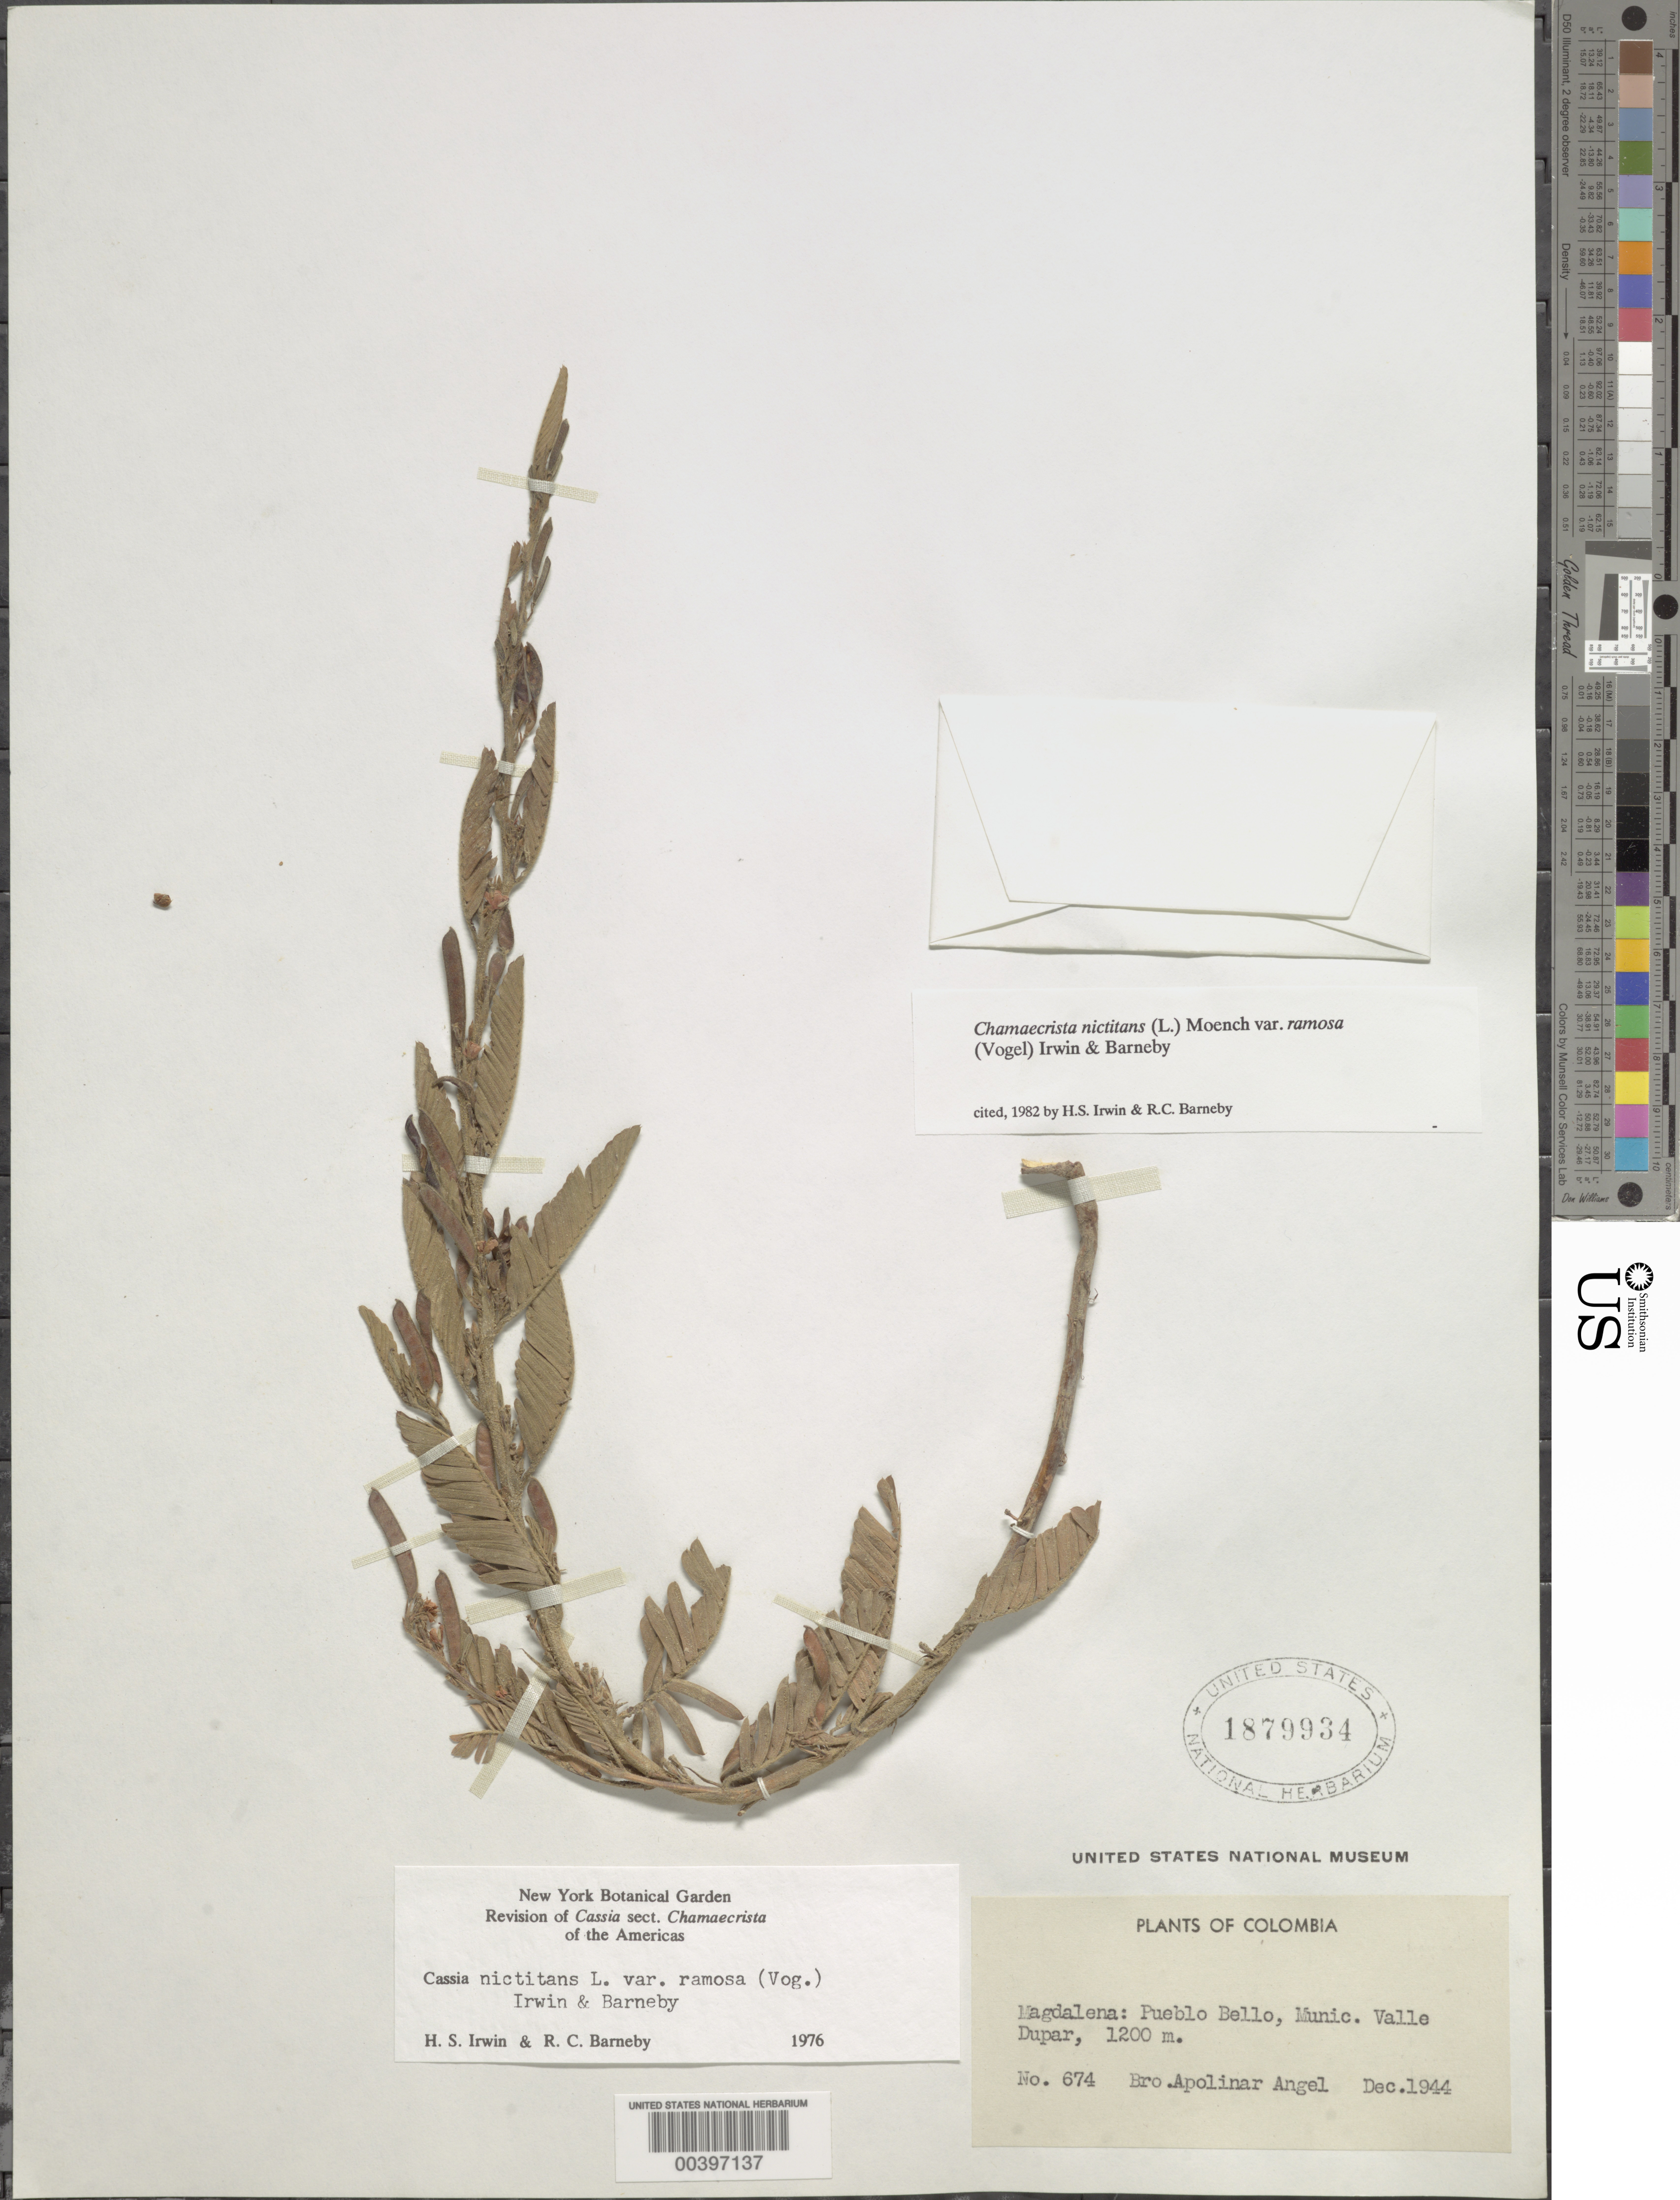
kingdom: Plantae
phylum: Tracheophyta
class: Magnoliopsida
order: Fabales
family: Fabaceae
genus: Chamaecrista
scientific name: Chamaecrista nictitans var. ramosa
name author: (Vogel) H.S. Irwin & Barneby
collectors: B. Apollinar Angel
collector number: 674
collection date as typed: Dec 1944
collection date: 1944-12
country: Colombia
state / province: Magdalena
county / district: Valledupar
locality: Pueblo Bello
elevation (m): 1200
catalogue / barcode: US 1879934